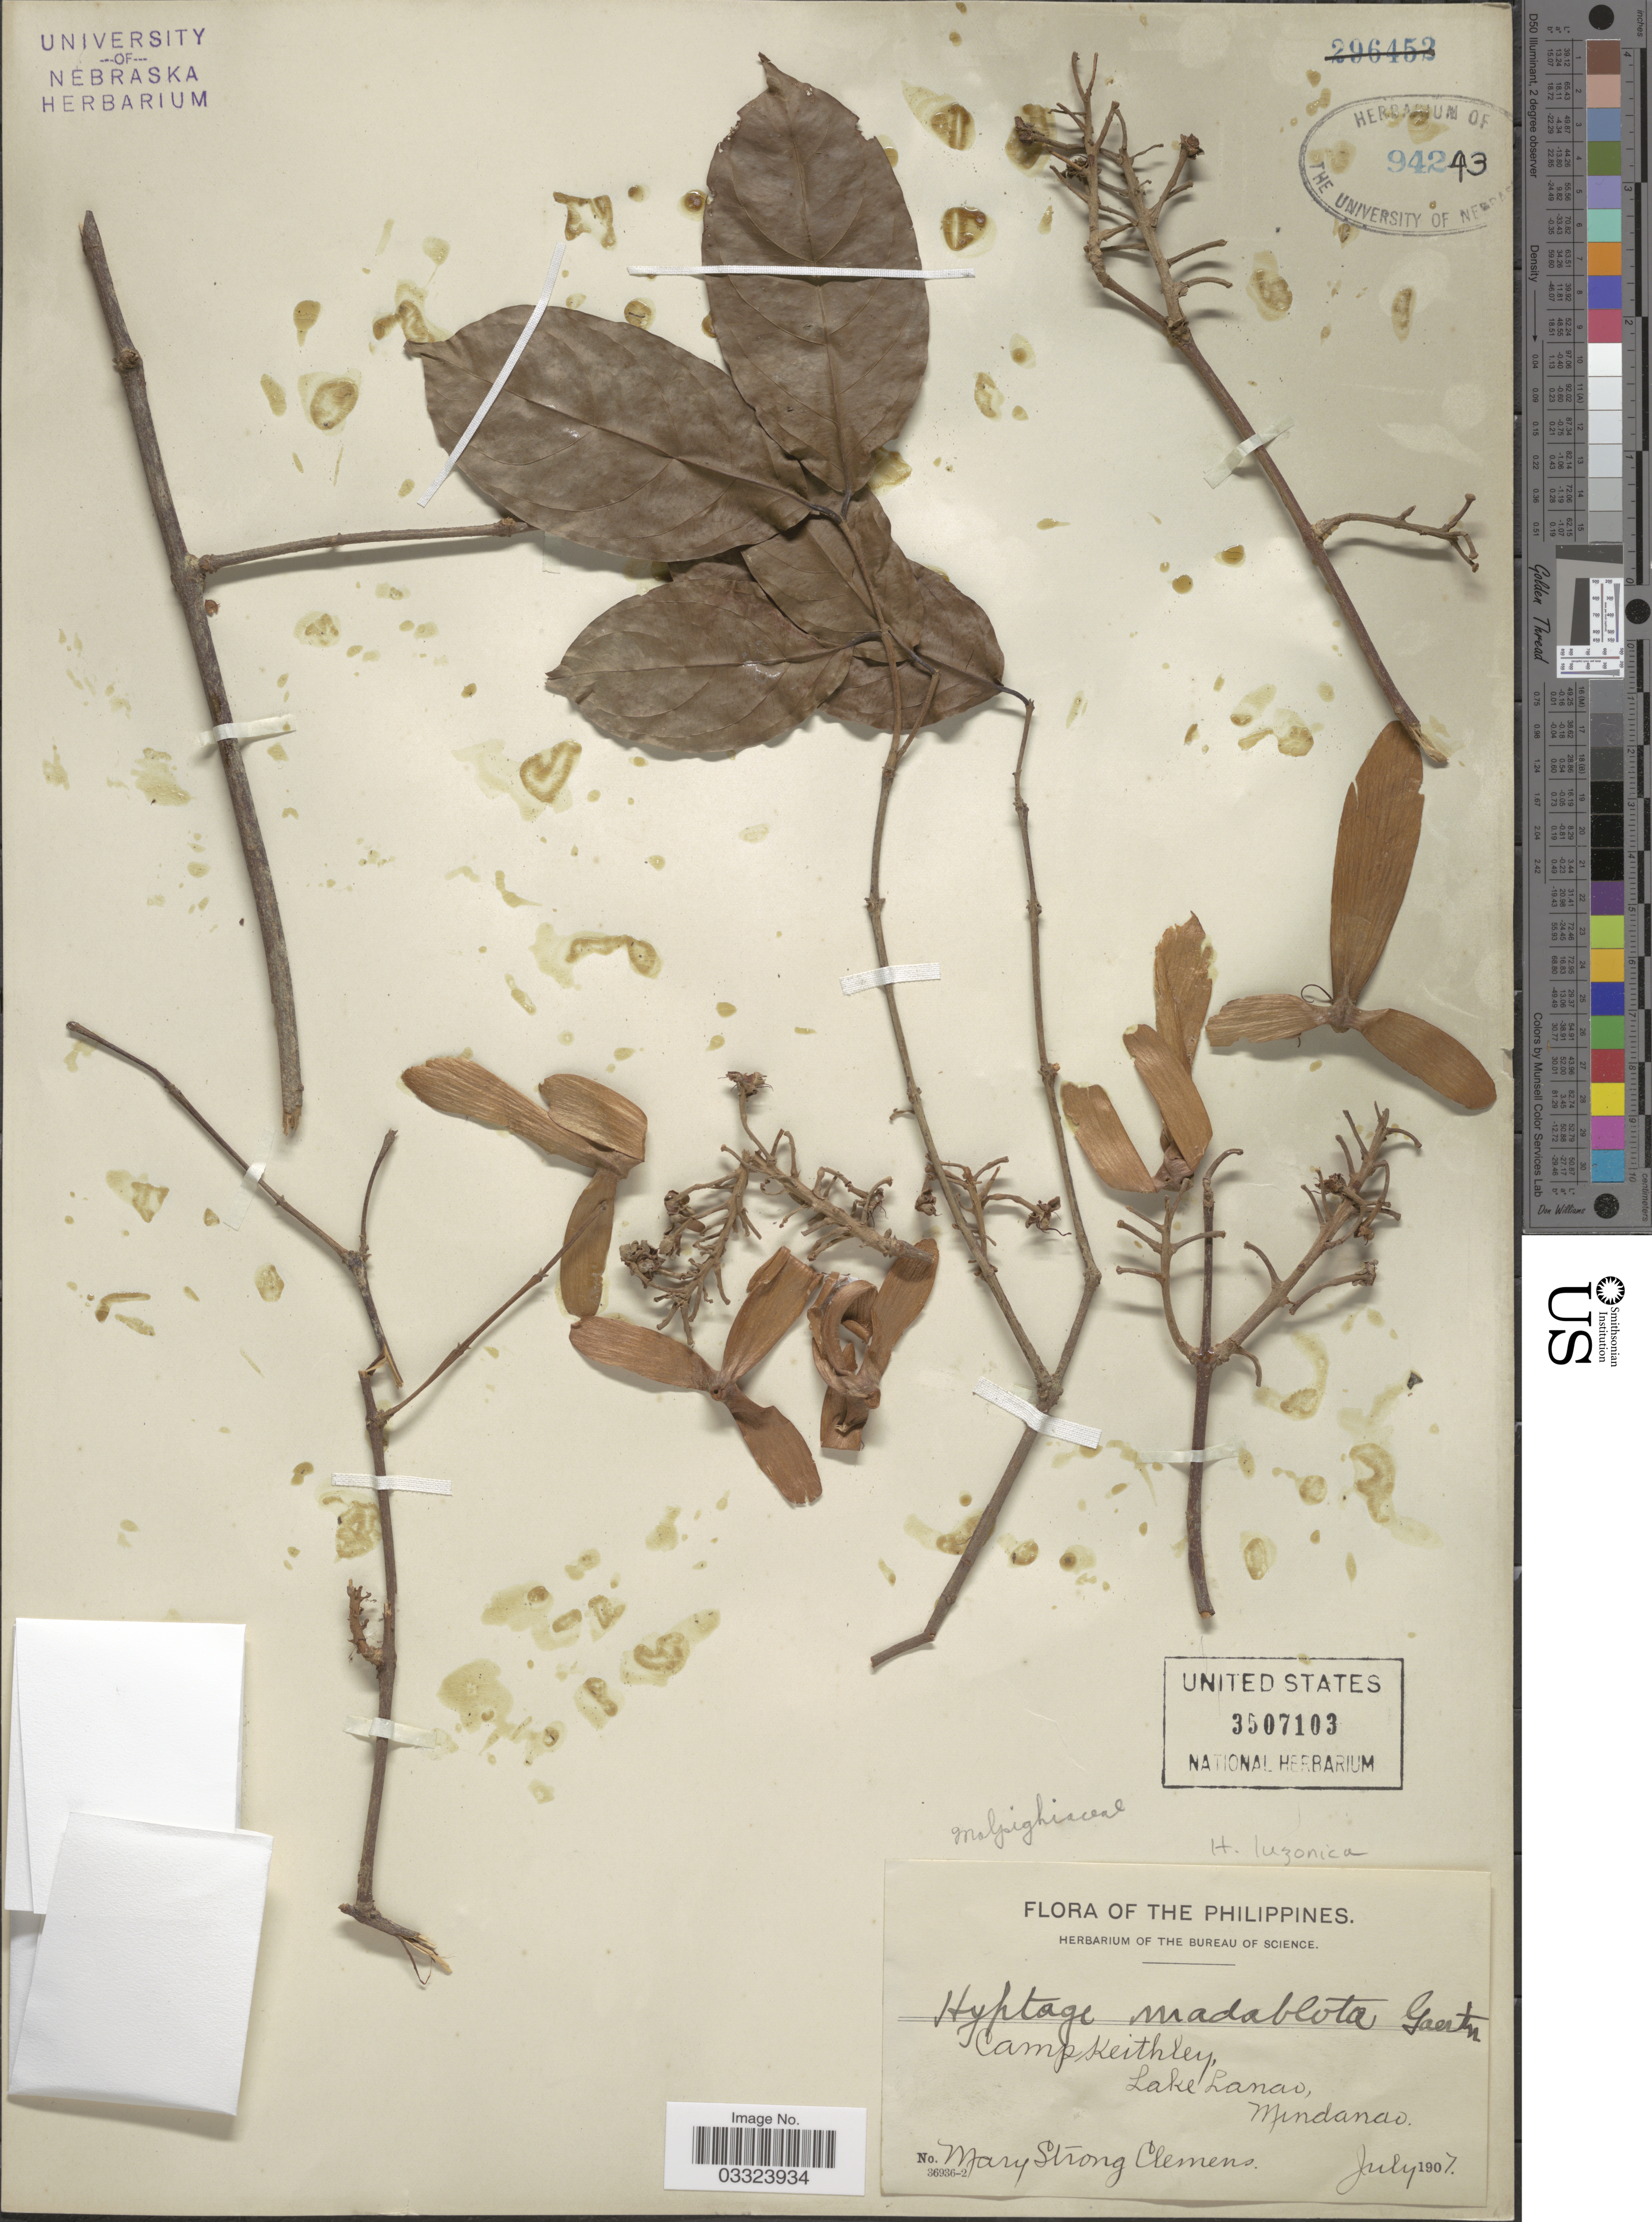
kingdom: Plantae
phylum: Tracheophyta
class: Magnoliopsida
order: Malpighiales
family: Malpighiaceae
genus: Hiptage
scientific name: Hiptage luzonica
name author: Merr.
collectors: M. S. Clemens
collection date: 1907-07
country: Philippines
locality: Camp Keithley, Lake Lanao, Mindanao.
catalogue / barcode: US 3507103